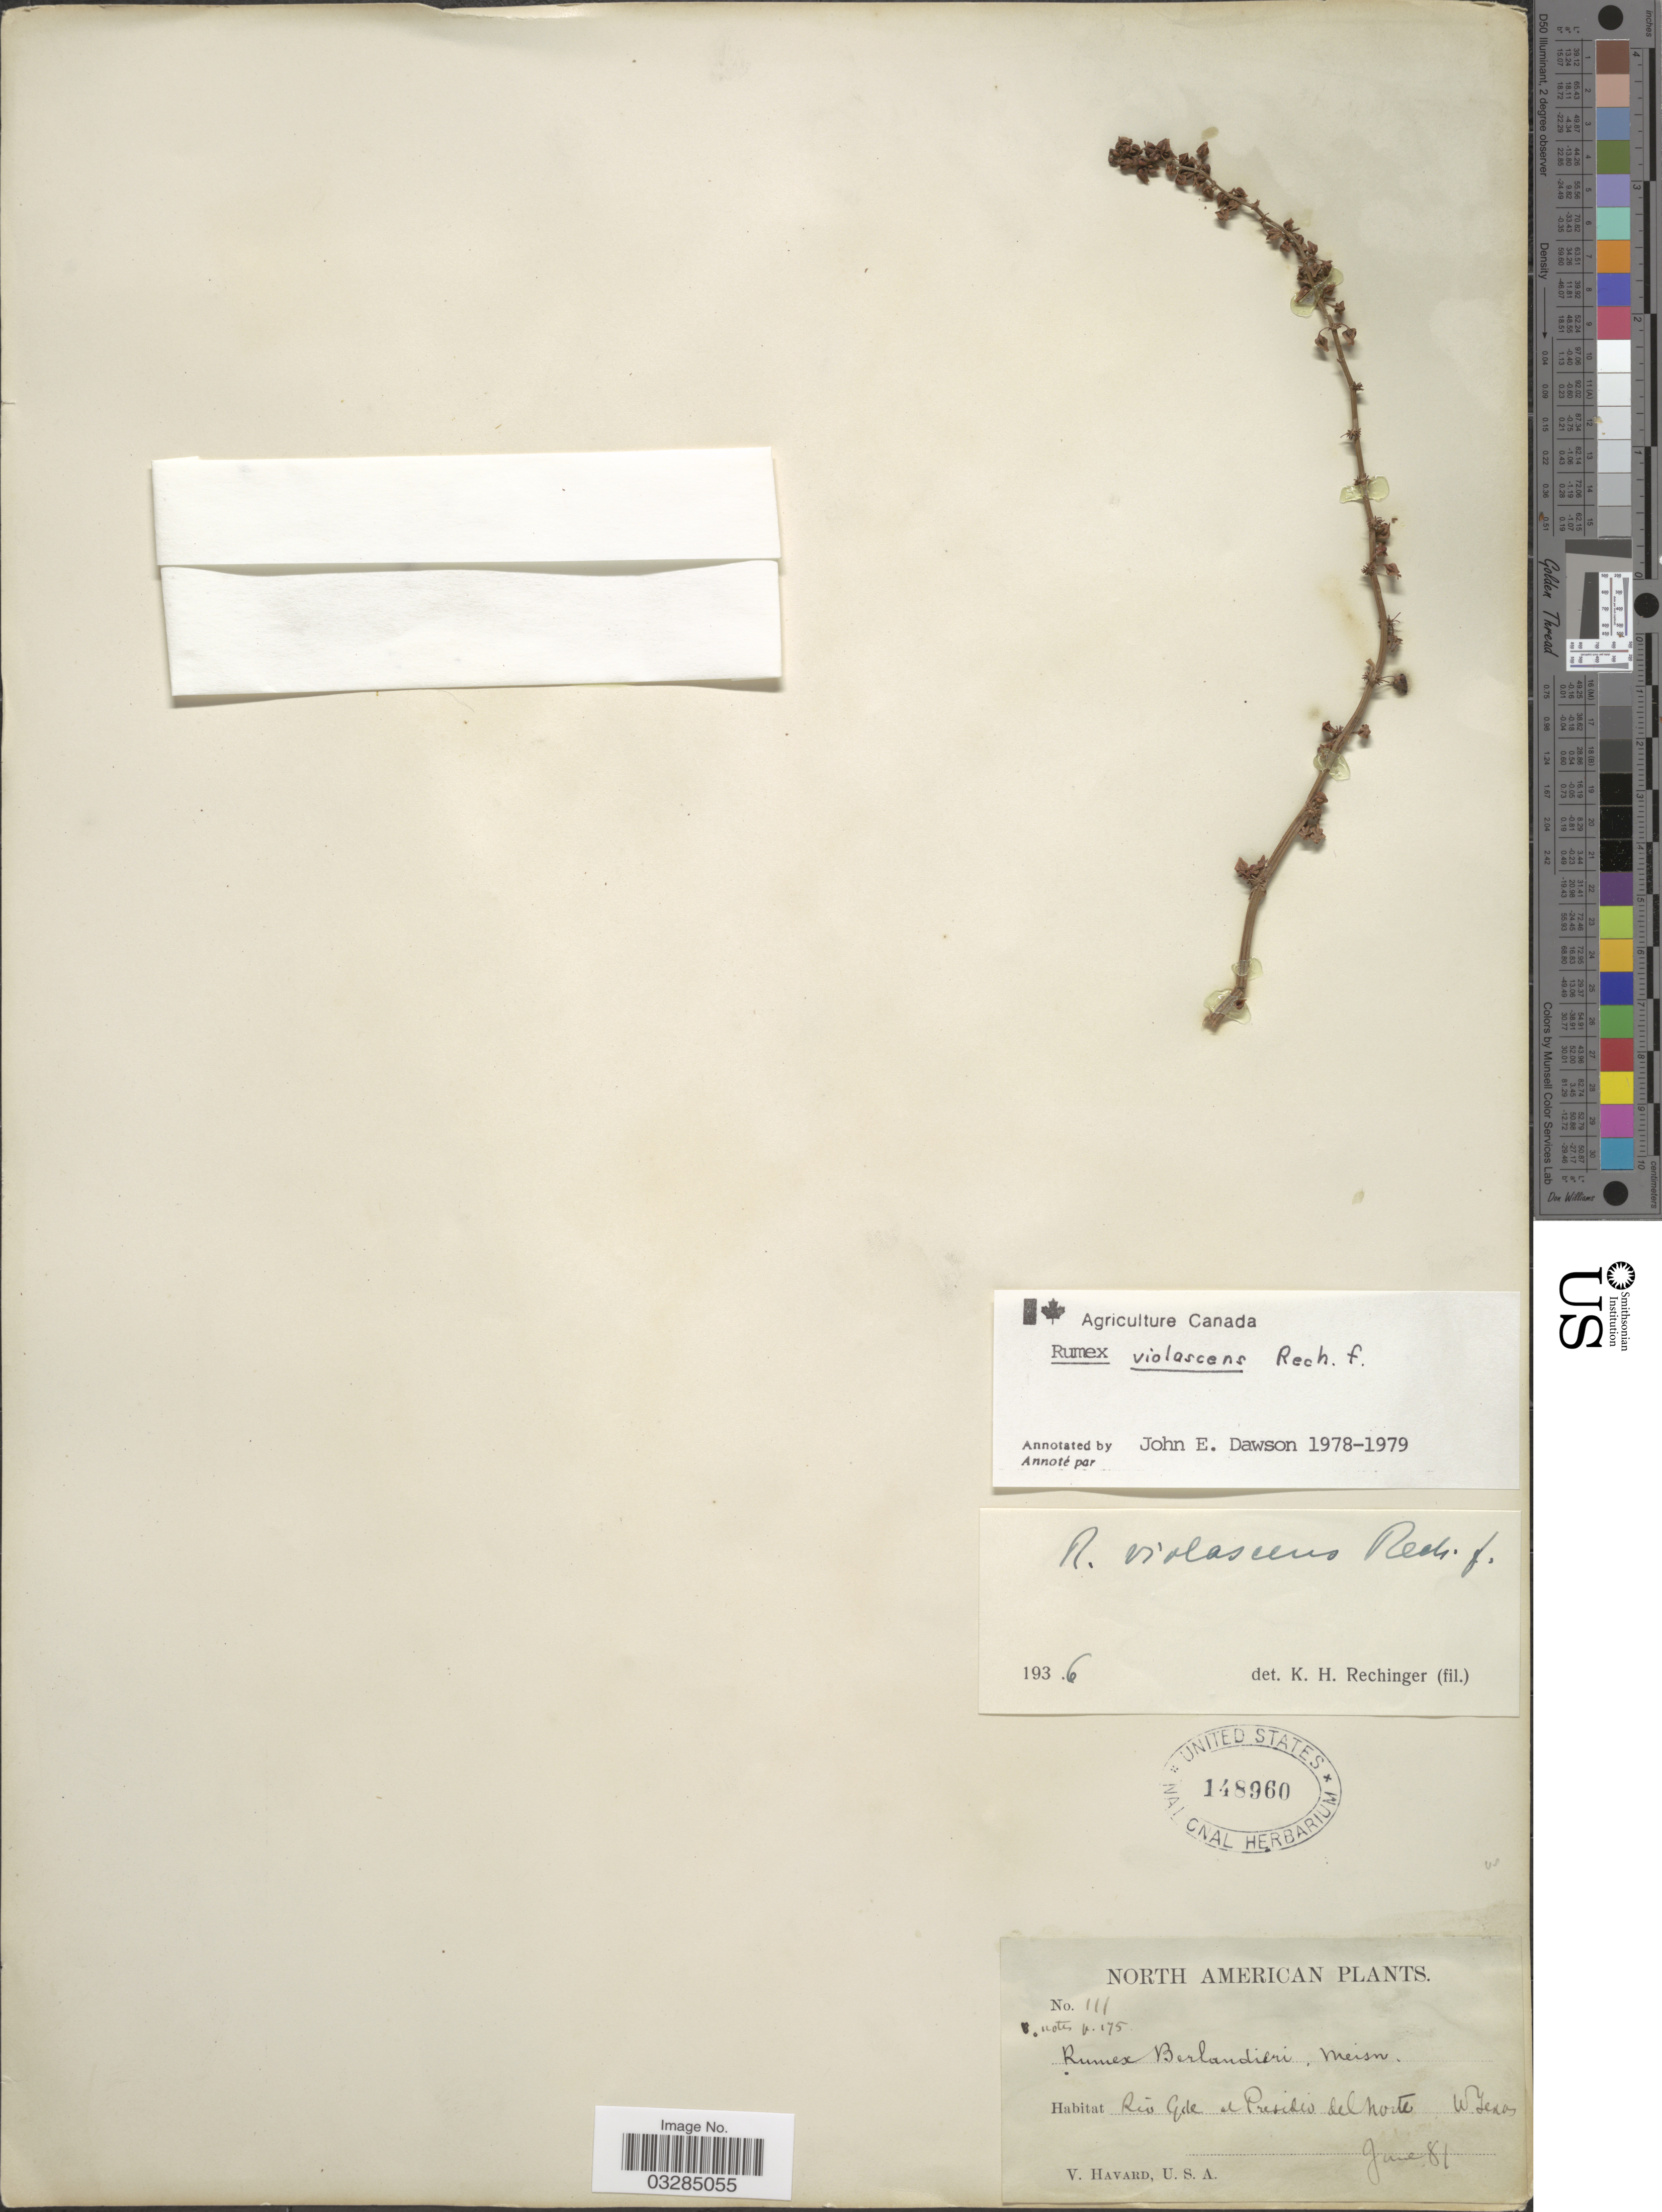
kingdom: Plantae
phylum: Tracheophyta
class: Magnoliopsida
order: Caryophyllales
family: Polygonaceae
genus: Rumex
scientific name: Rumex violascens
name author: Rech. f.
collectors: V. Havard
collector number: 111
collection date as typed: Transcribed d/m/y: /6/81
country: United States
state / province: Texas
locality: Rio Gde a Presidio del Norte, W. Texas.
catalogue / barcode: US 148960